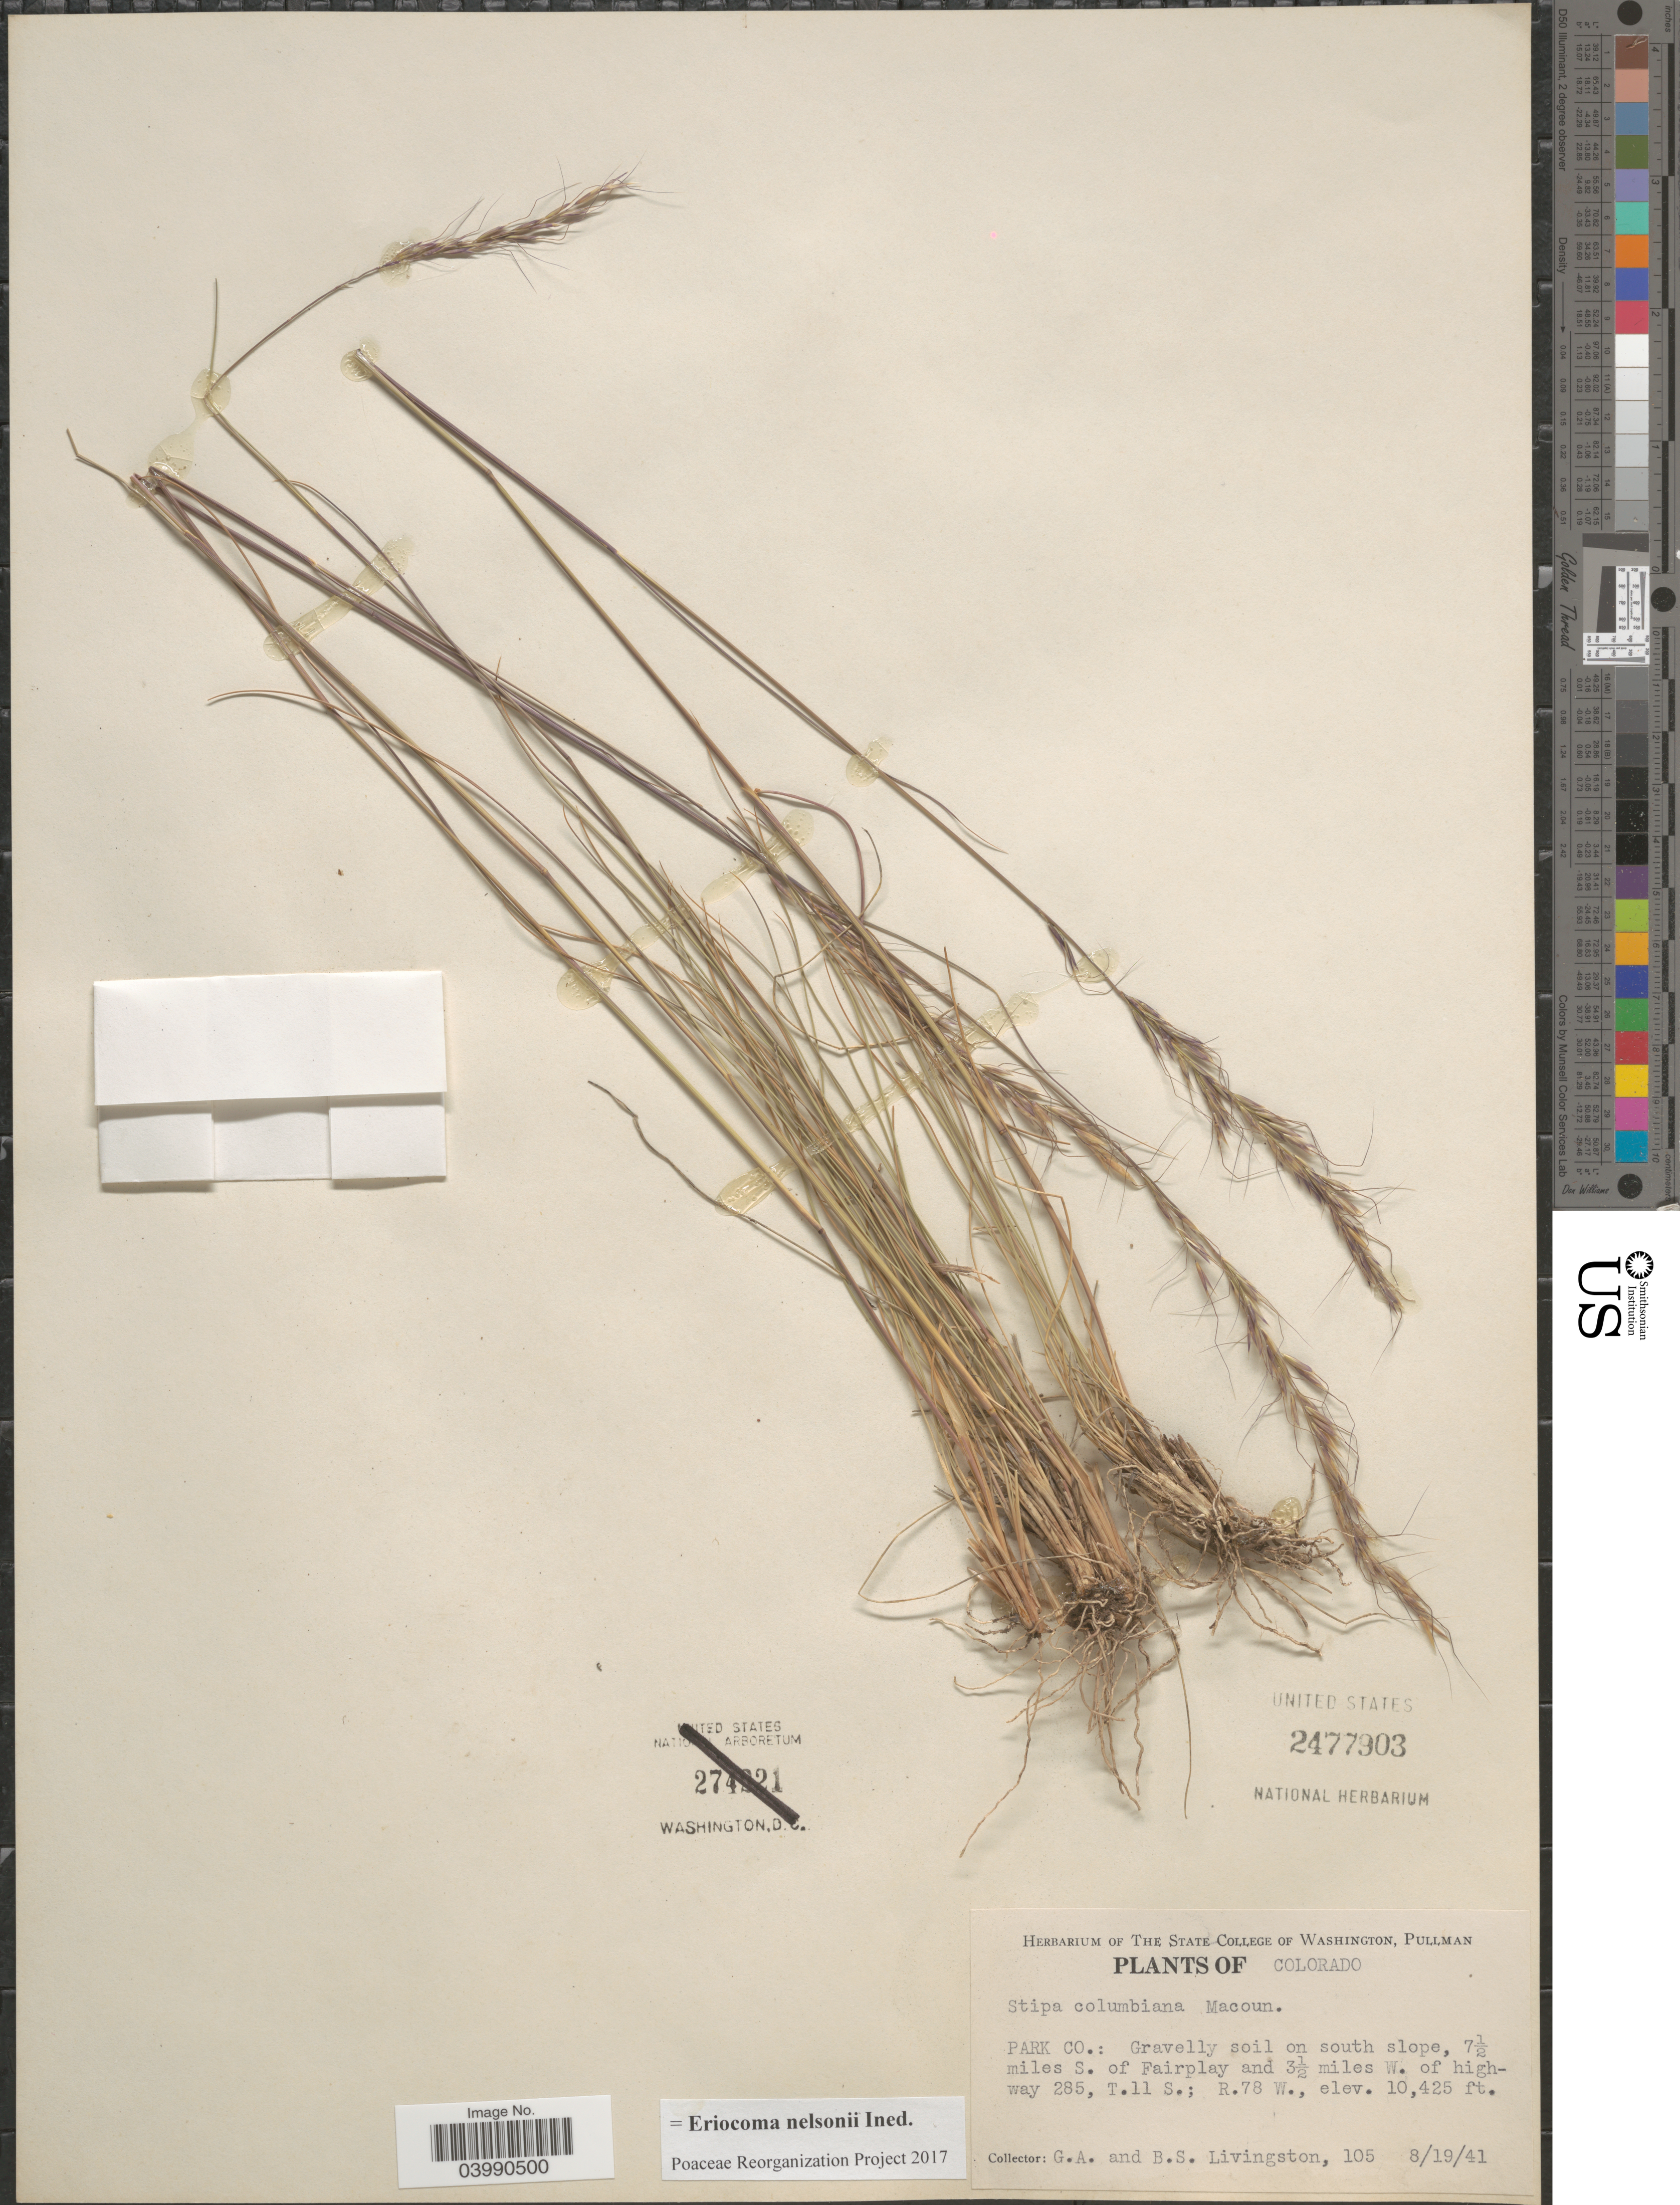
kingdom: Plantae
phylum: Tracheophyta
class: Liliopsida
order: Poales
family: Poaceae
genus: Eriocoma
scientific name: Eriocoma nelsonii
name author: (Scribn.) Romasch.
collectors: G. Livingston & B. Livingston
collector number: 105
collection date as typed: Transcribed d/m/y: 19/8/41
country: United States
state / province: Colorado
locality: Park Co.: Gravelly soil on south slope, 7½ miles S. of Fairplay and 3½ miles W. of highway 285, T.11 S.; R.78 W.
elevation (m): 3178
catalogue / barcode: US 2477903